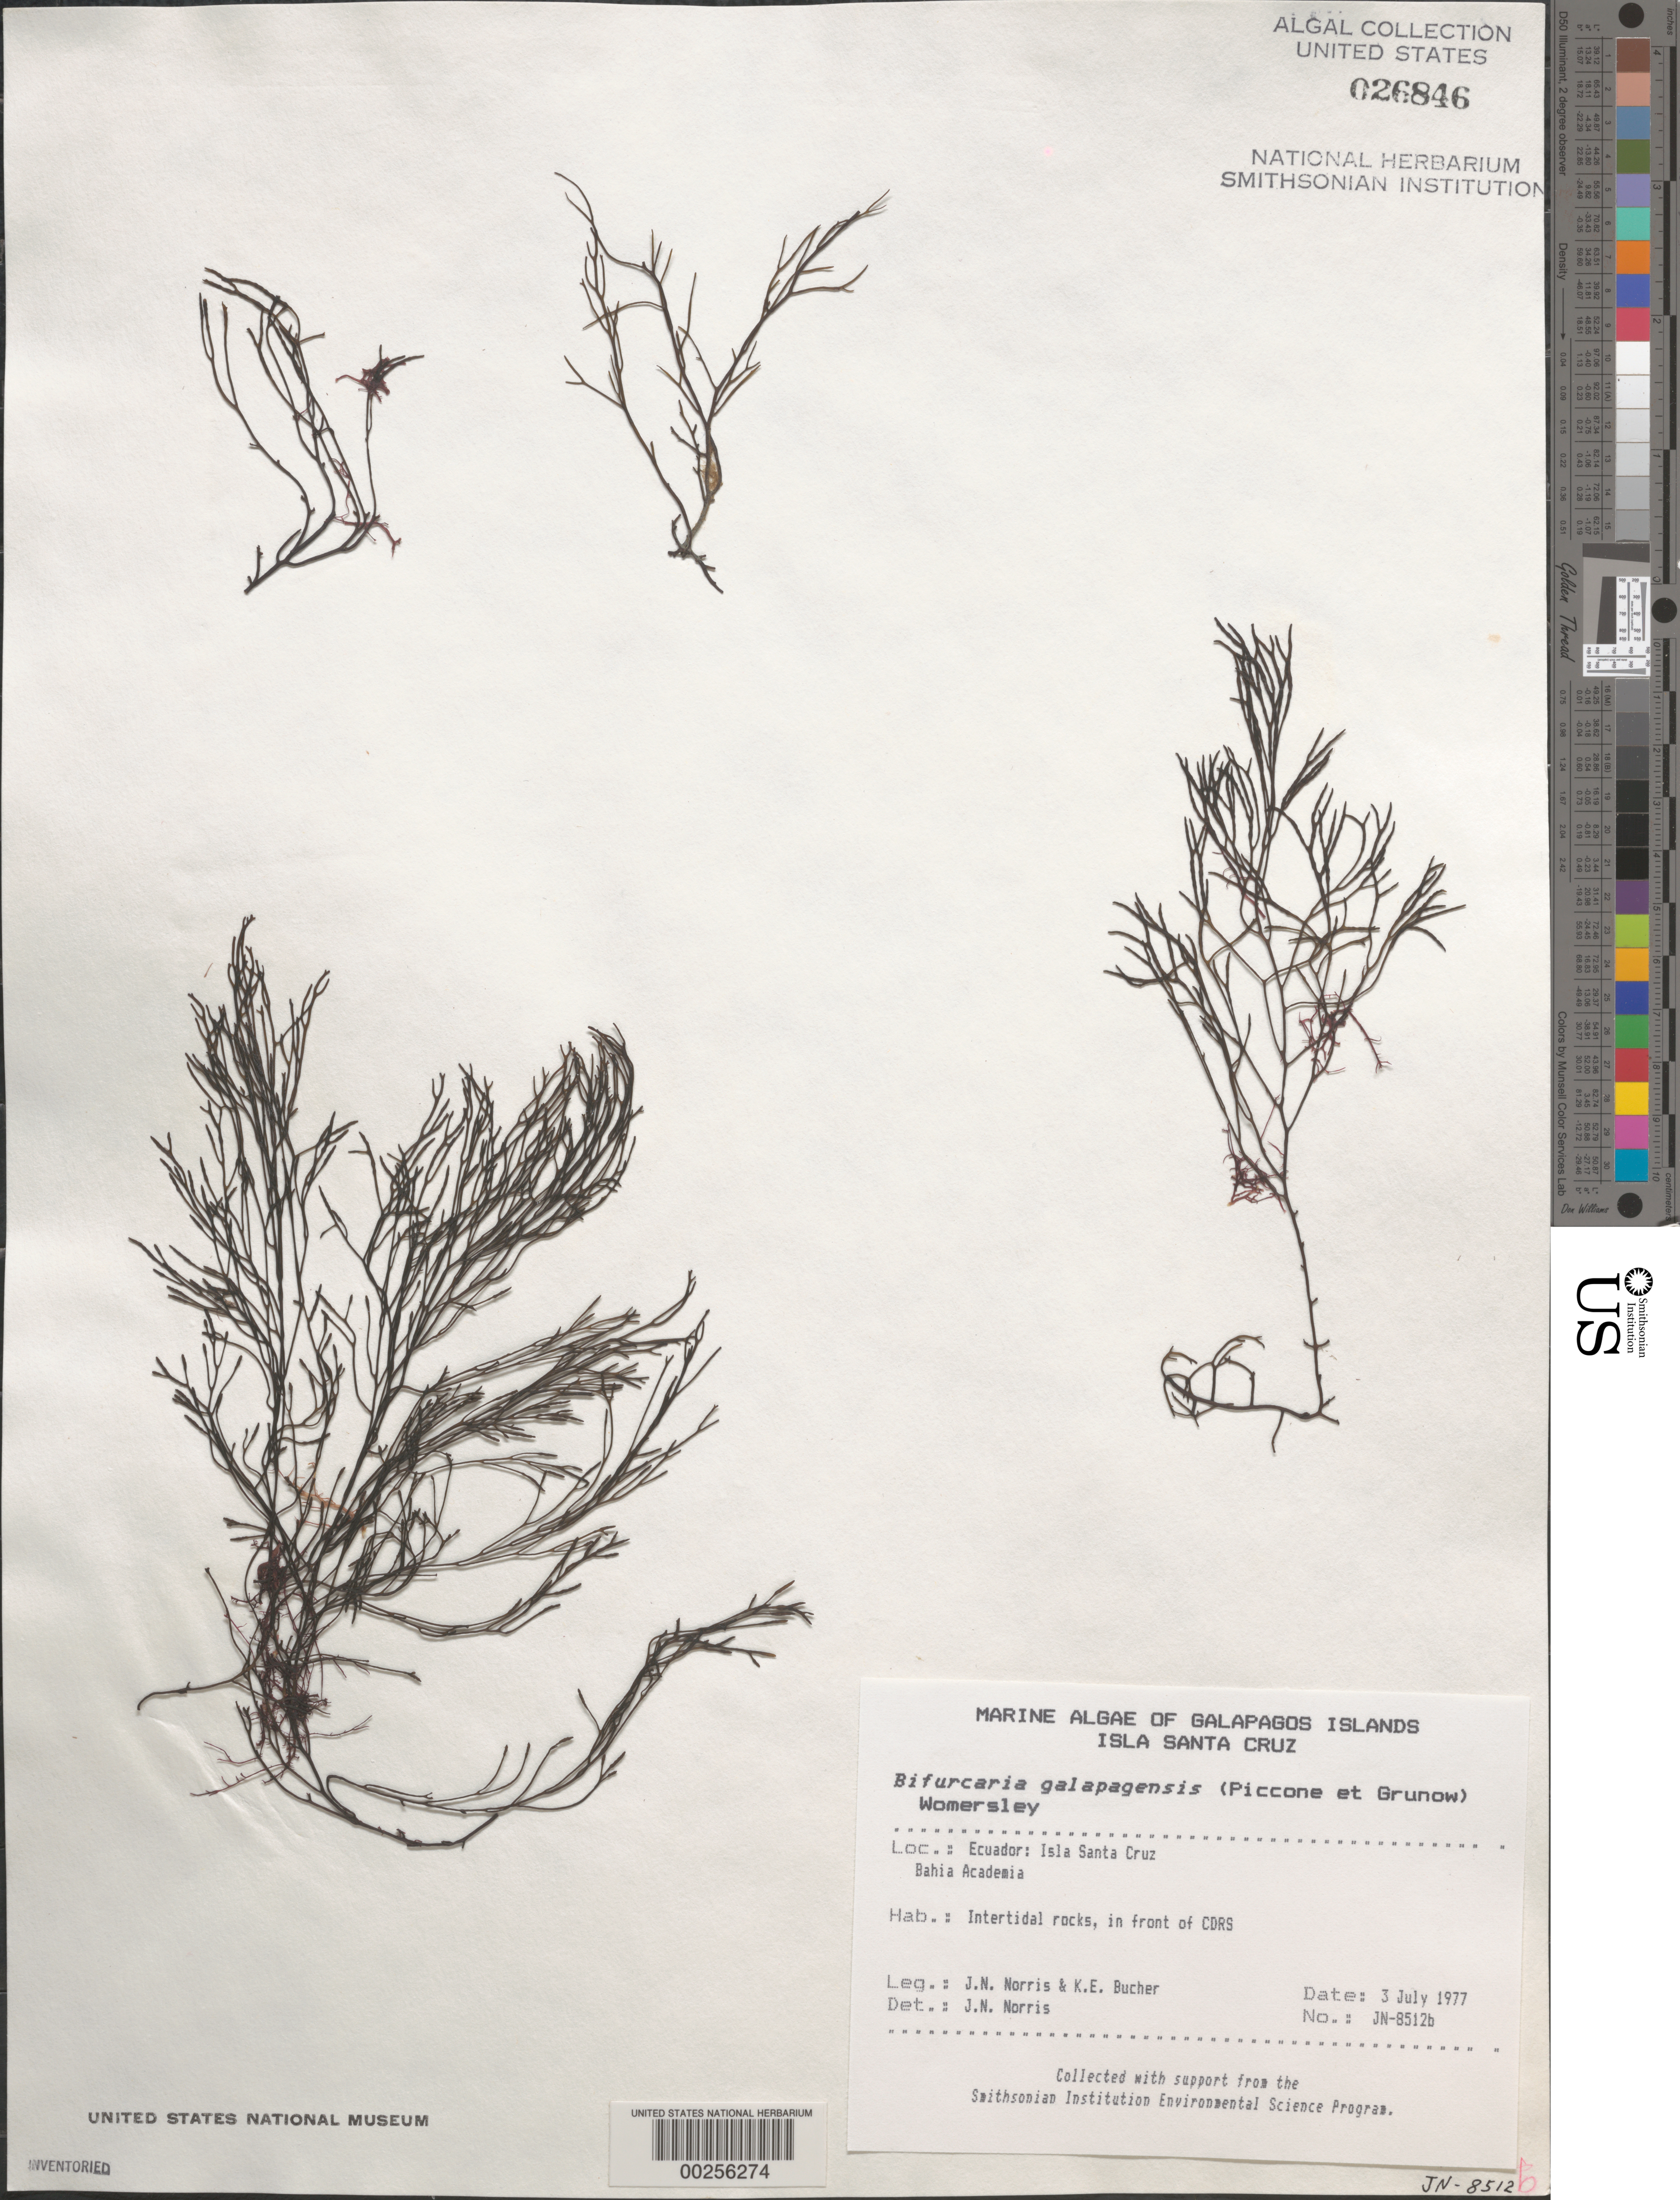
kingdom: Chromista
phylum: Ochrophyta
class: Phaeophyceae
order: Fucales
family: Sargassaceae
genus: Bifurcaria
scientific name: Bifurcaria galapagensis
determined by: Norris, James N.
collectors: J. N. Norris & K. E. Bucher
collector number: JN-8512b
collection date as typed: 03 Jul 1977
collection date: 1977-07-03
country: Ecuador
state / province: Colón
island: Santa Cruz [Indefatigable, Chaves]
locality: Bahia Academia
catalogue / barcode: US 26846